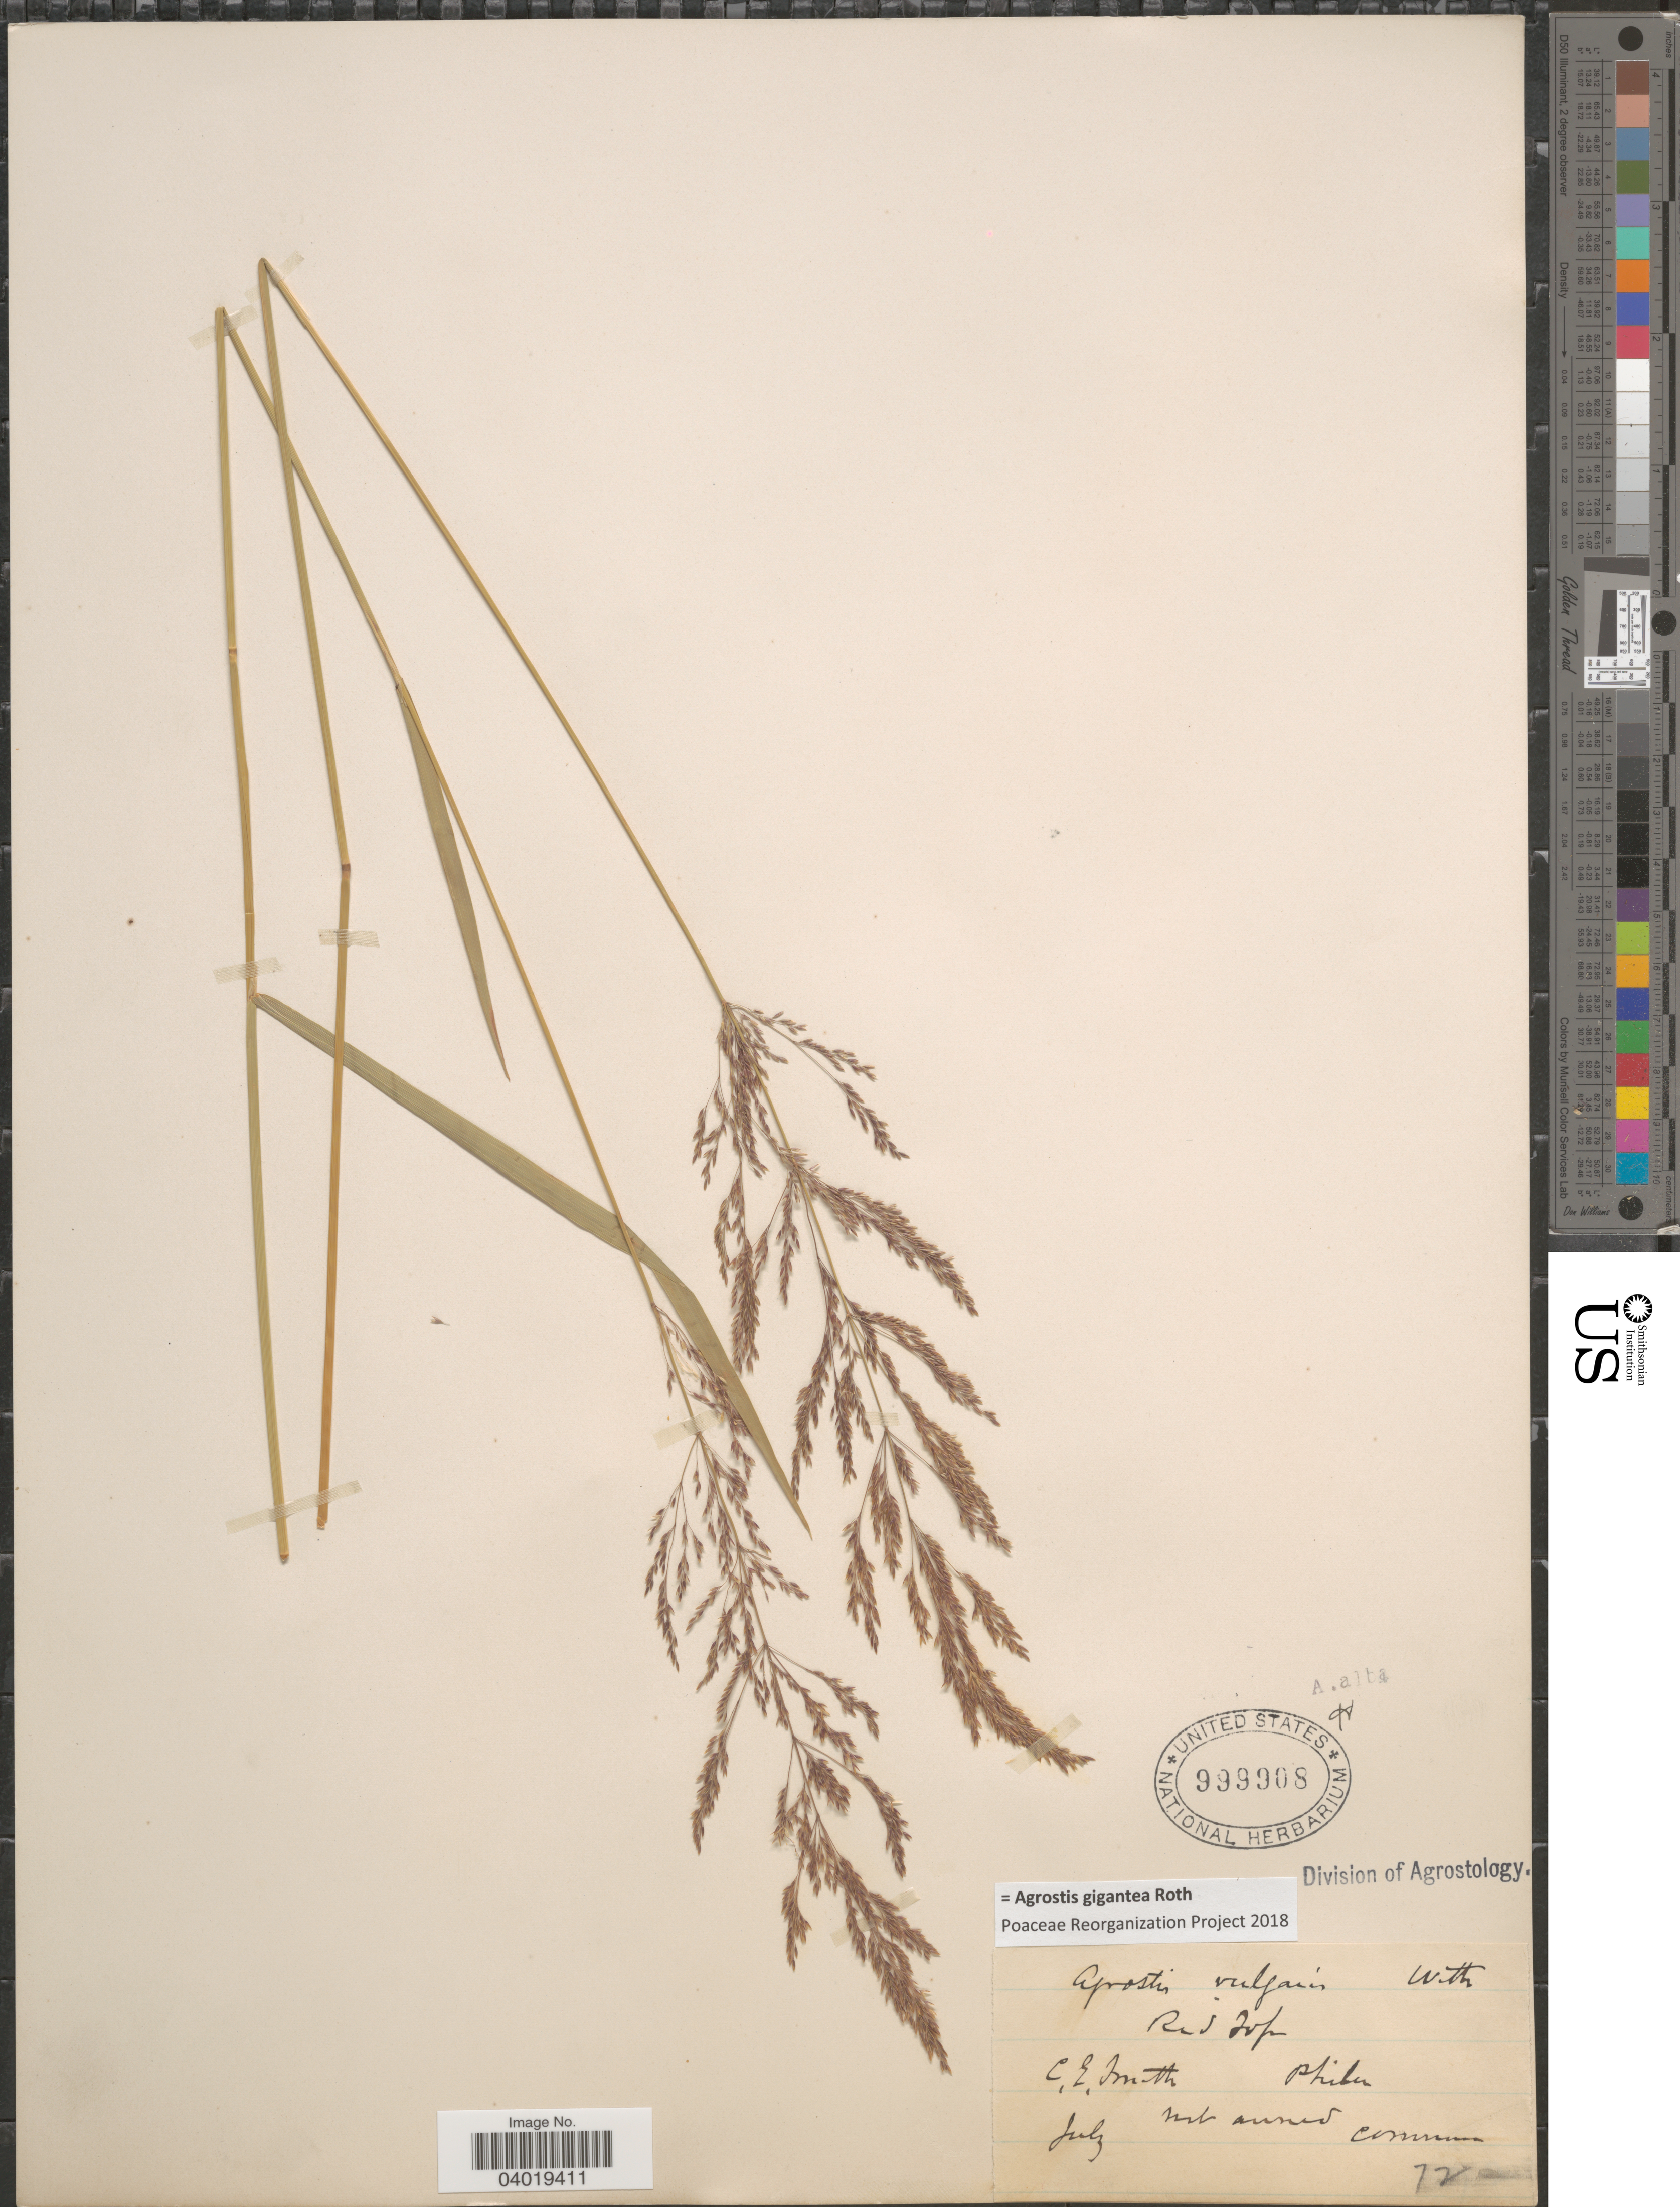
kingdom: Plantae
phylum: Tracheophyta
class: Liliopsida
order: Poales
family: Poaceae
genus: Agrostis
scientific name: Agrostis gigantea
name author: Roth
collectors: C. E. Smith Jr.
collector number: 72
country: United States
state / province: Pennsylvania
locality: Red Twp, Phila.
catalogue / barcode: US 999908